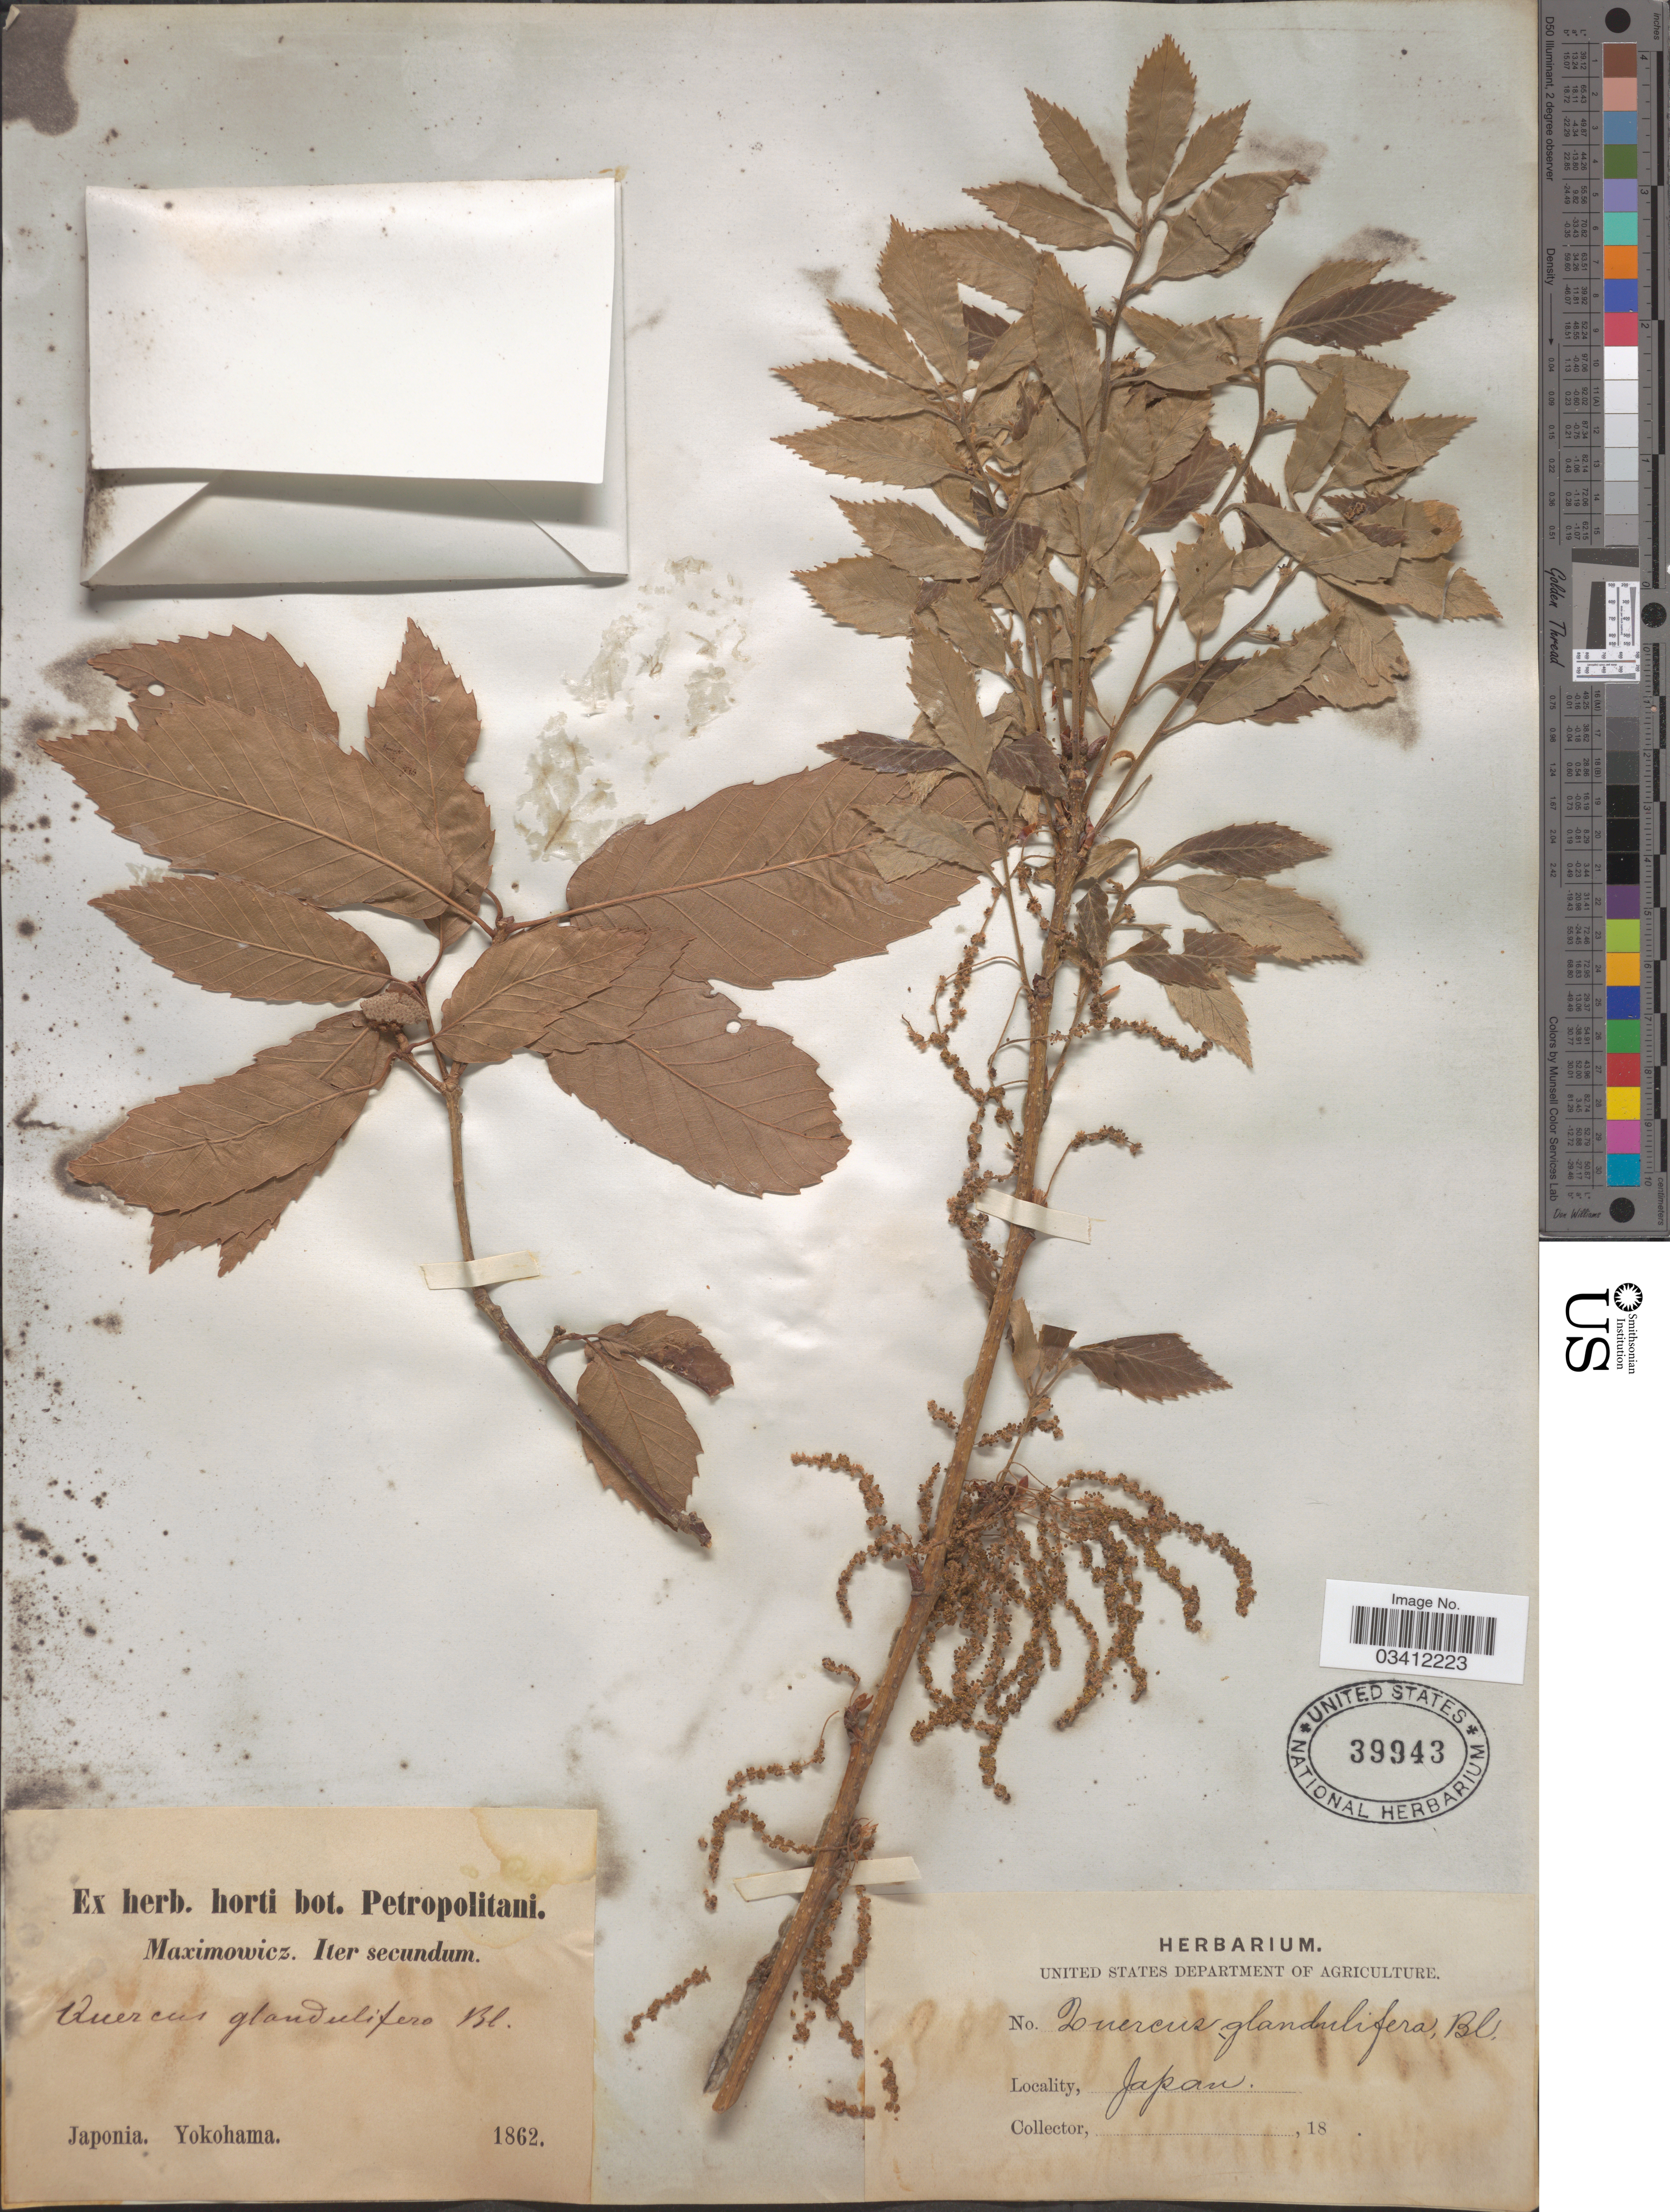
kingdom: Plantae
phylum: Tracheophyta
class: Magnoliopsida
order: Fagales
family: Fagaceae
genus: Quercus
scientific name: Quercus serrata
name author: Thunb.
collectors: Maximowicz, --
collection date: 1862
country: Japan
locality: Yokohama.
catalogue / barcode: US 39943